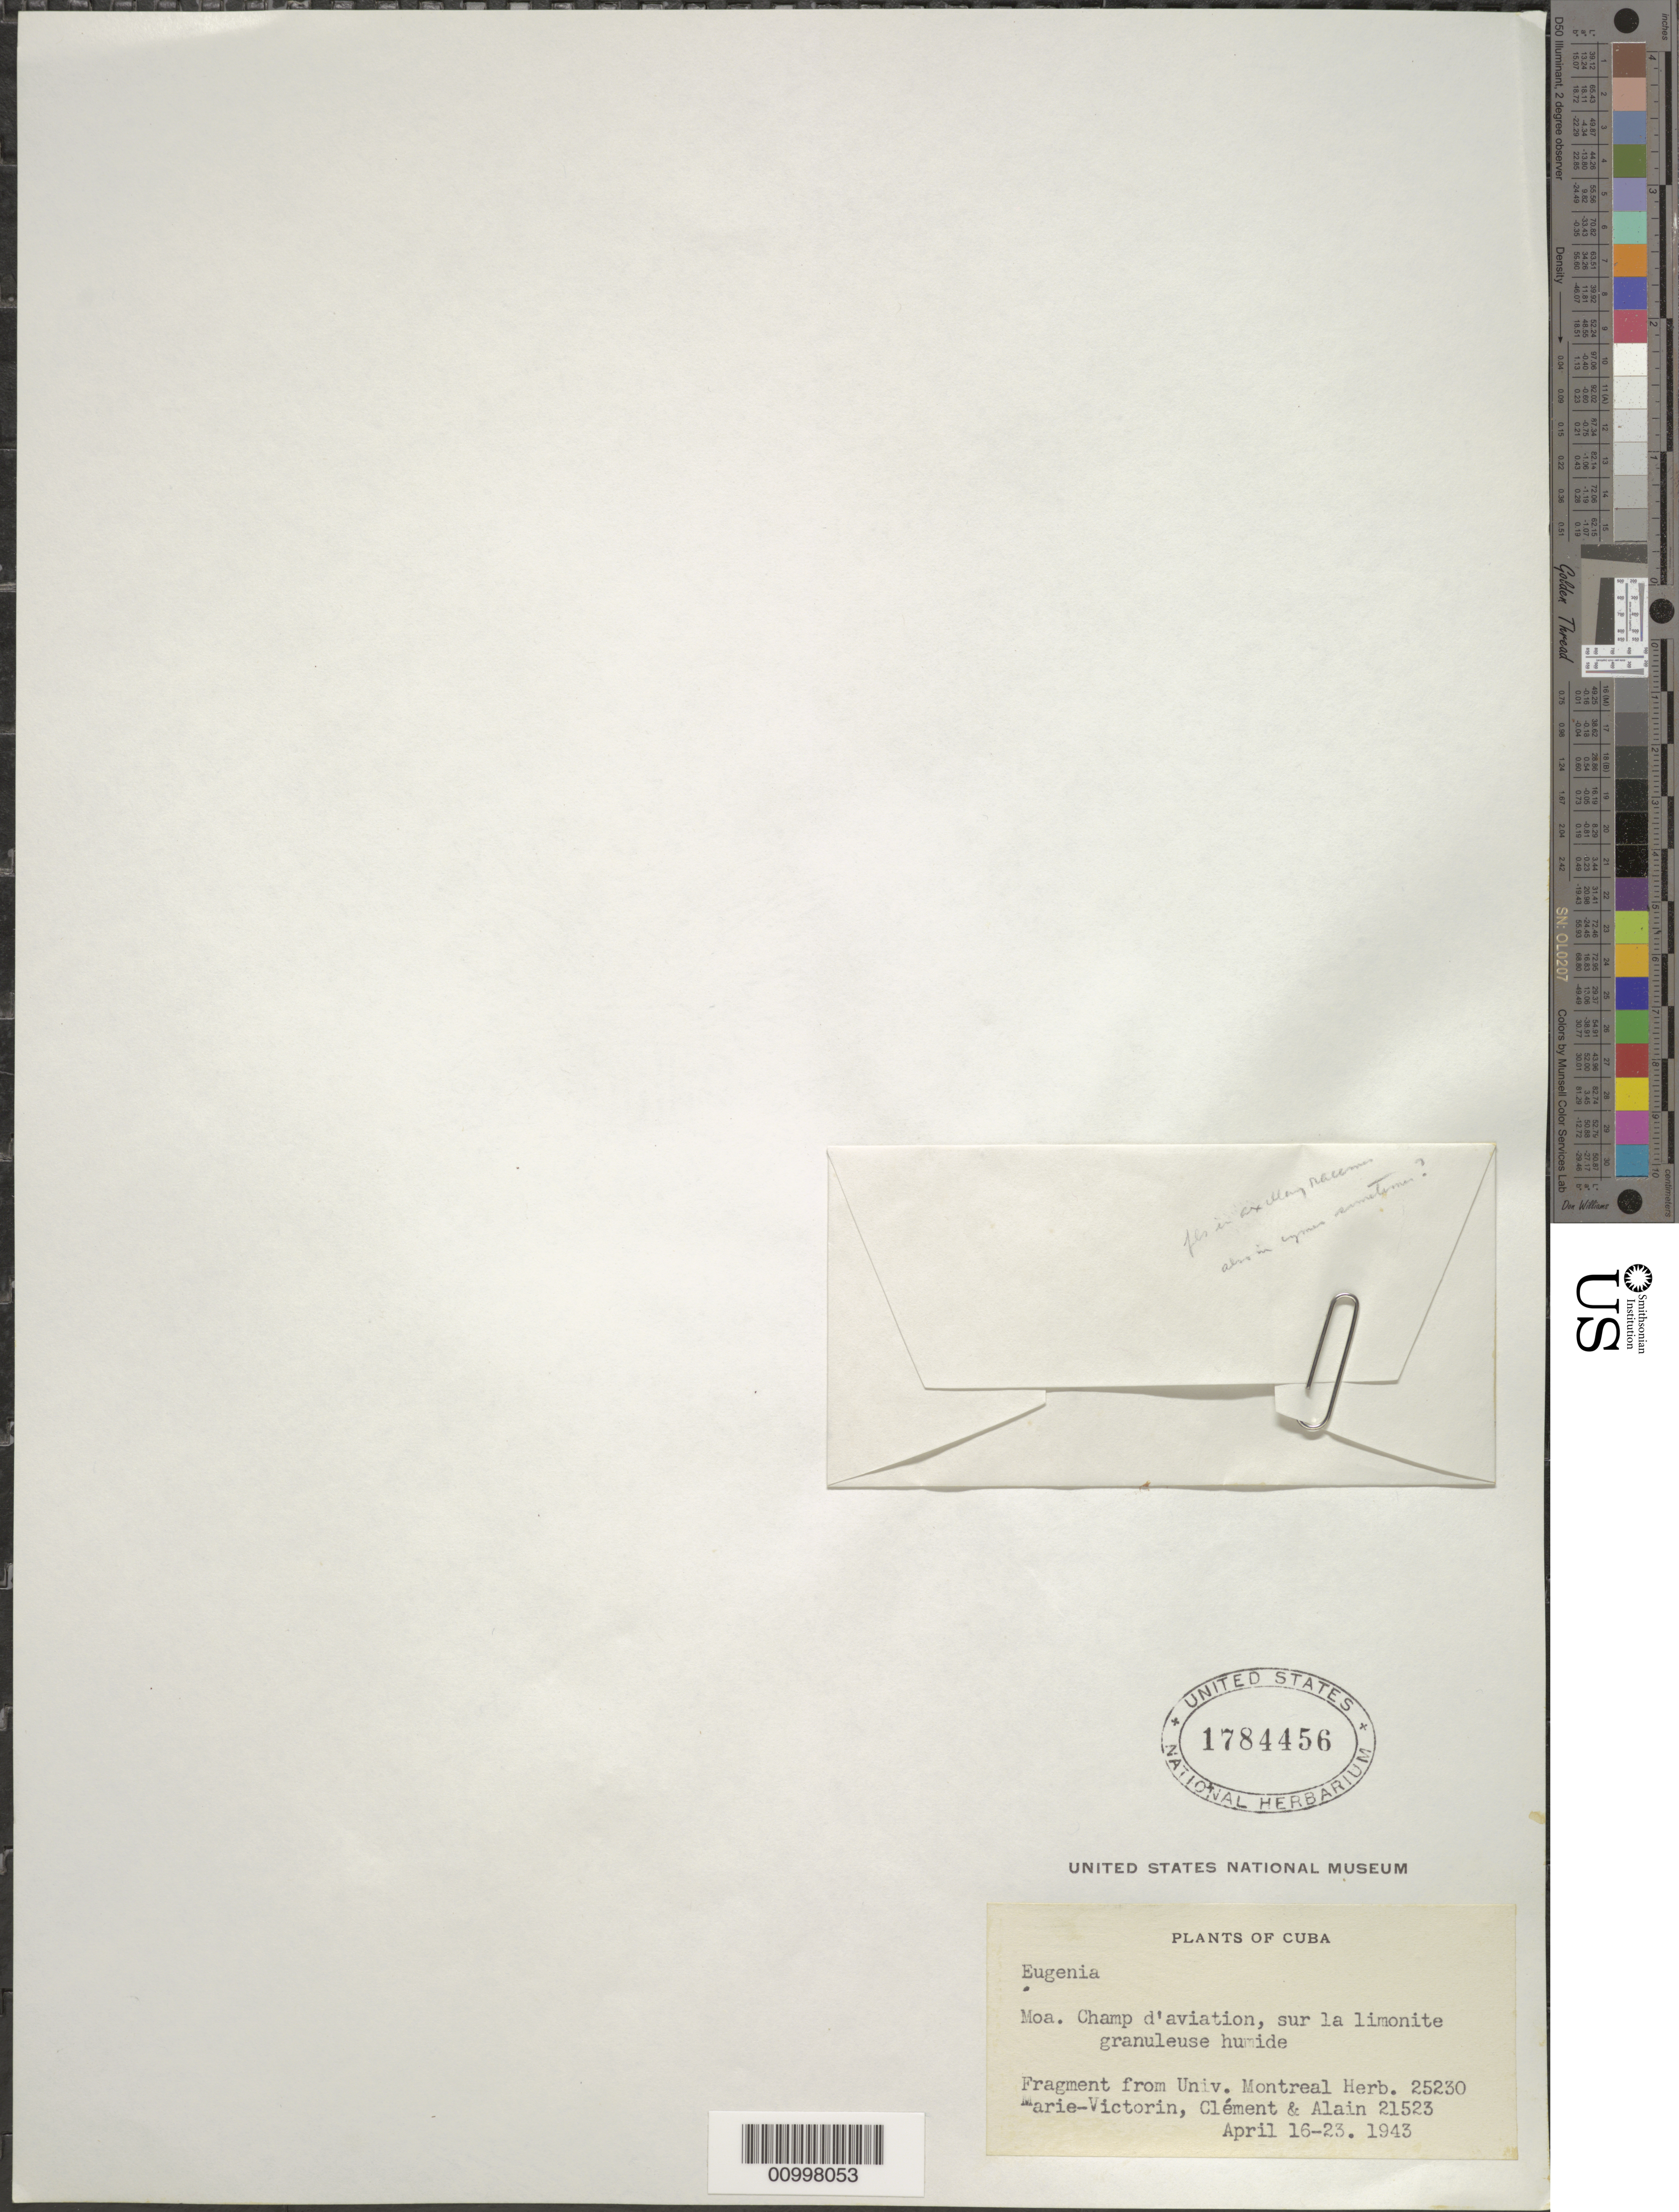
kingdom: Plantae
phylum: Tracheophyta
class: Magnoliopsida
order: Myrtales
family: Myrtaceae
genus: Eugenia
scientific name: Eugenia sp.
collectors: Fr. Marie-Victorin, Bro. Clemente & A. H. Liogier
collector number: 21523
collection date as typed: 16 Apr 1943 to 23 Apr 1943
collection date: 1943-04-16/1943-04-23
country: Cuba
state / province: Holguín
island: Cuba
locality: Champ d'aviation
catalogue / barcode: US 1784456